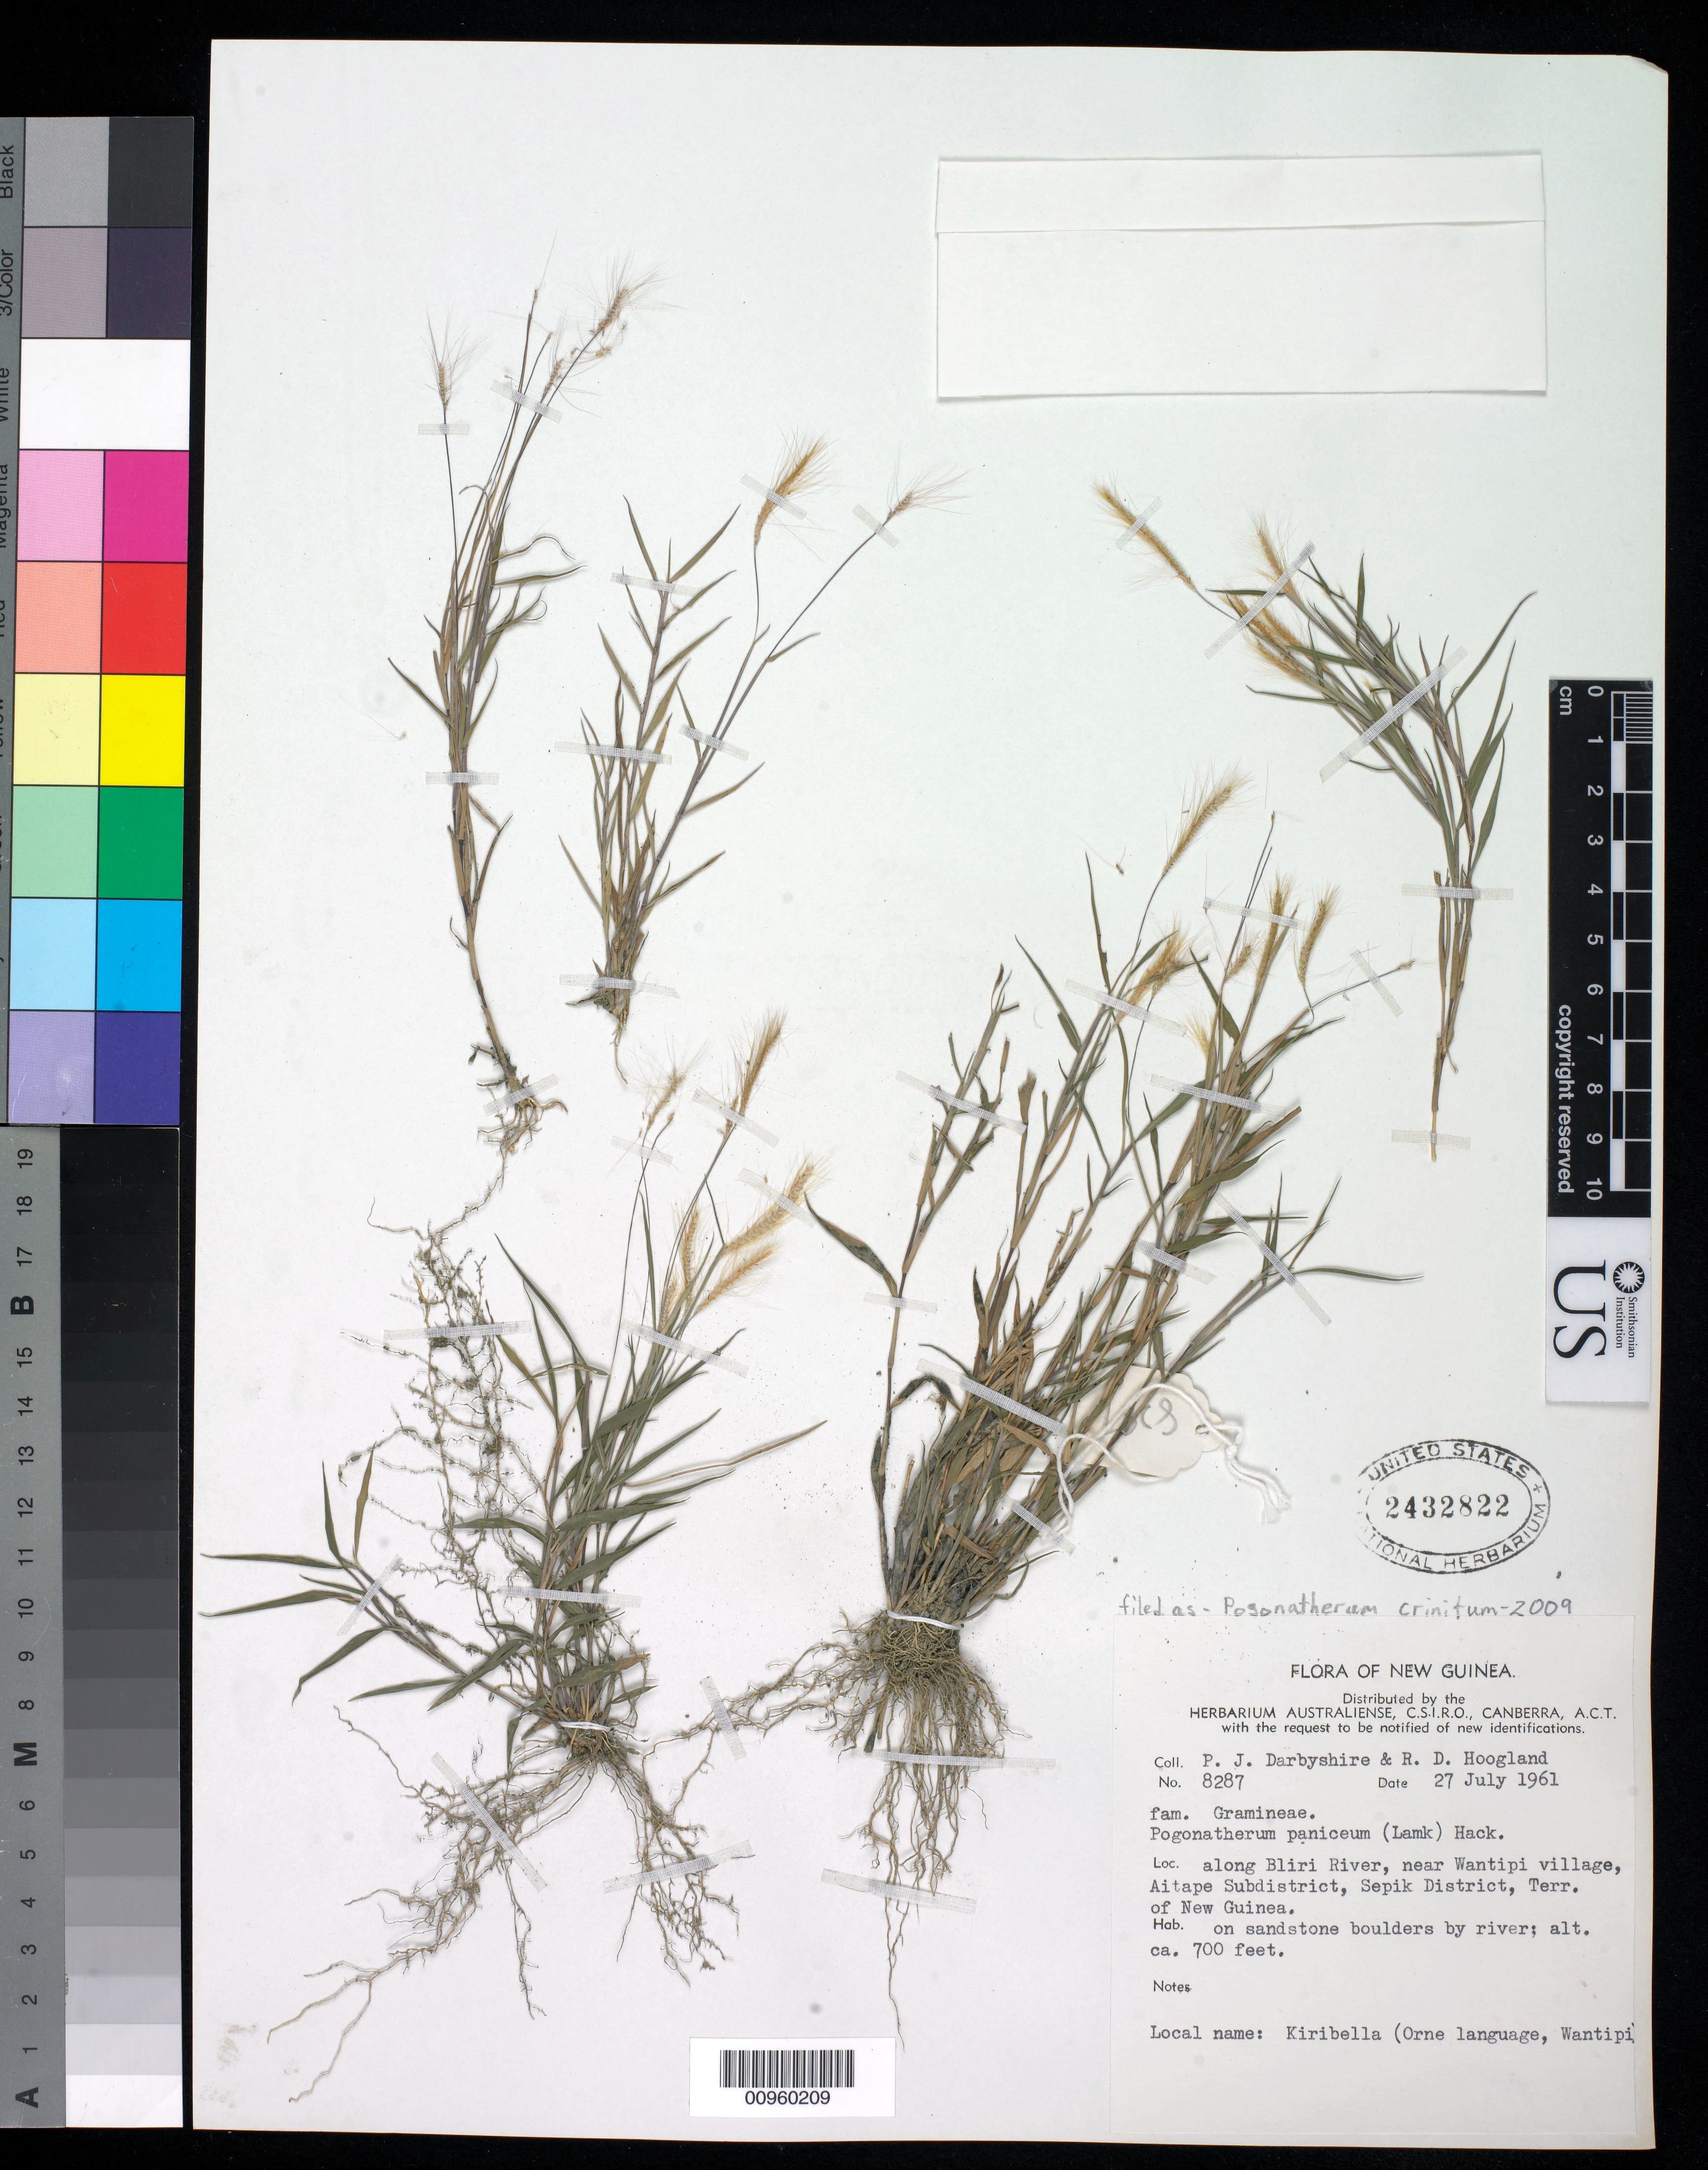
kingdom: Plantae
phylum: Tracheophyta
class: Liliopsida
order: Poales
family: Poaceae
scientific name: Pogonantherum crinitum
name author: (Thunb.) Kunth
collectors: P. Darbyshire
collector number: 8287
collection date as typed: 27 Jul 1961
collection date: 1961-07-27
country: Papua New Guinea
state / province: Sandaun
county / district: Aitape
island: New Guinea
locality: Along Bliri river, near Wantipi village. On sandstone bolders by river.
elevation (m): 213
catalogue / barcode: US 2432822